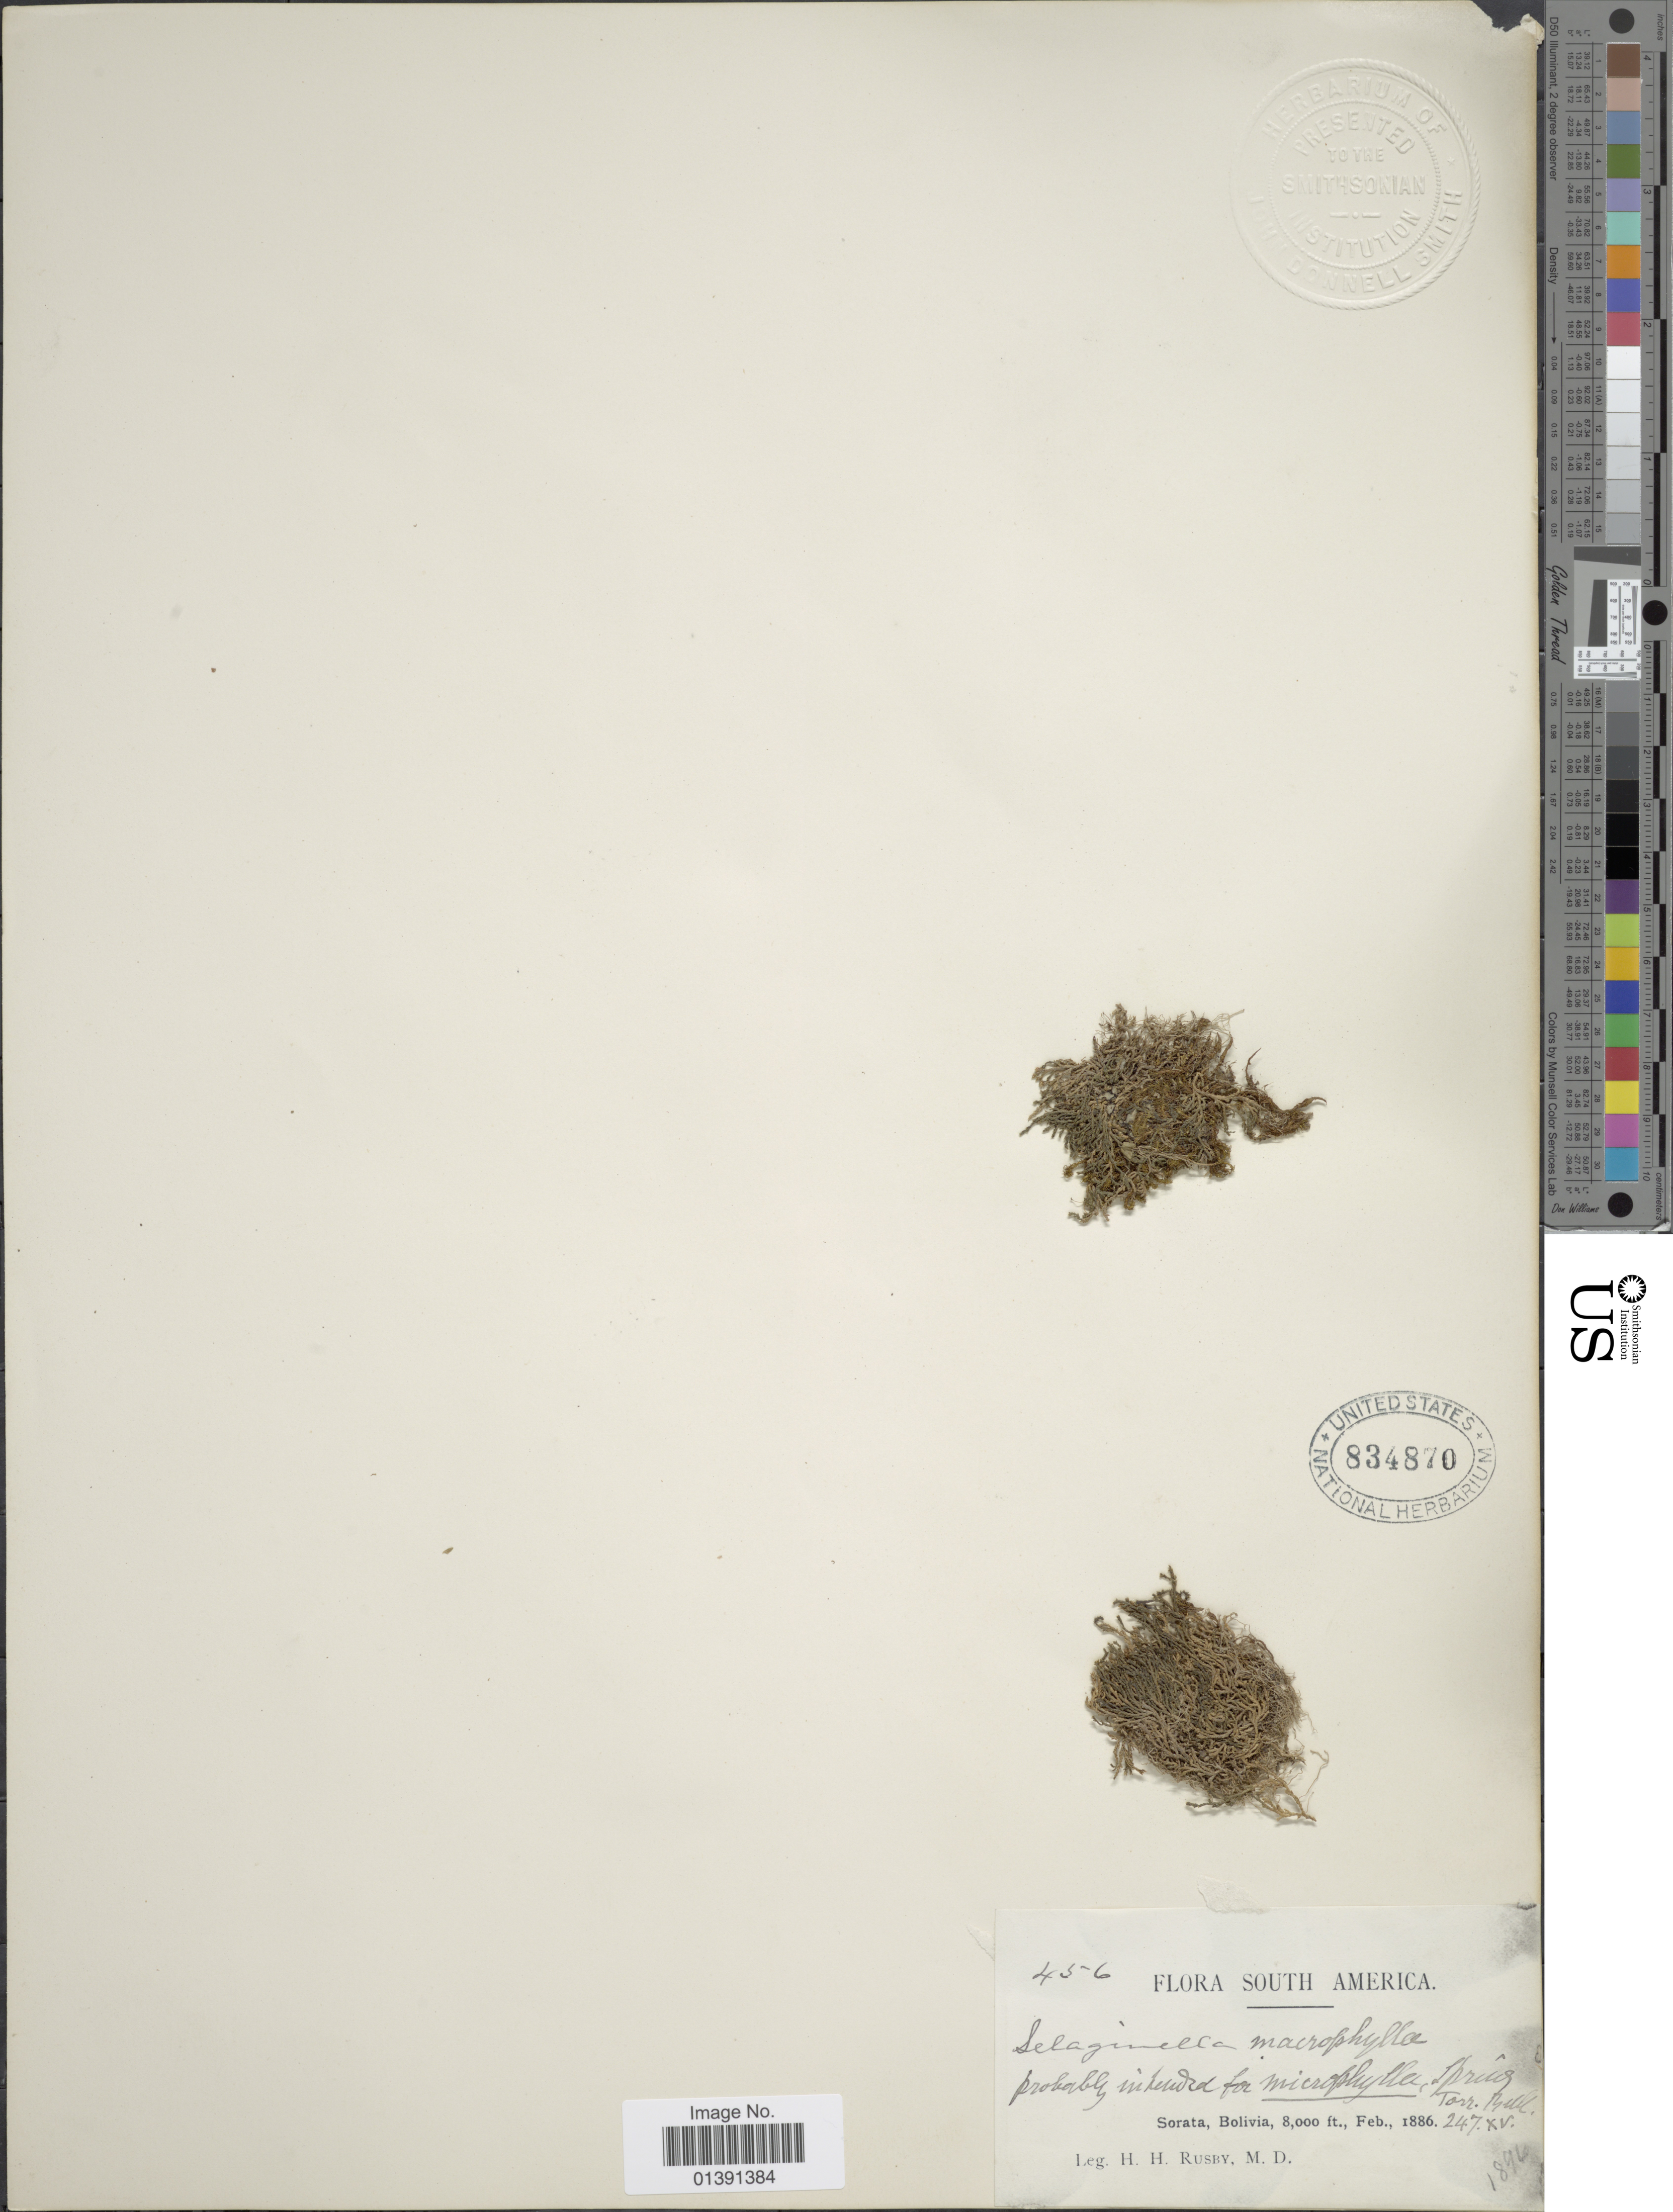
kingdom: Plantae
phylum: Tracheophyta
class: Lycopodiopsida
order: Selaginellales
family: Selaginellaceae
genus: Selaginella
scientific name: Selaginella microphylla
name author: (Kunth) Spring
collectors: H. H. Rusby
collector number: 456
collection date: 1886-02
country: Bolivia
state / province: La Páz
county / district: Larecaja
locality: Sorata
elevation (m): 2438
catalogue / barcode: US 834870